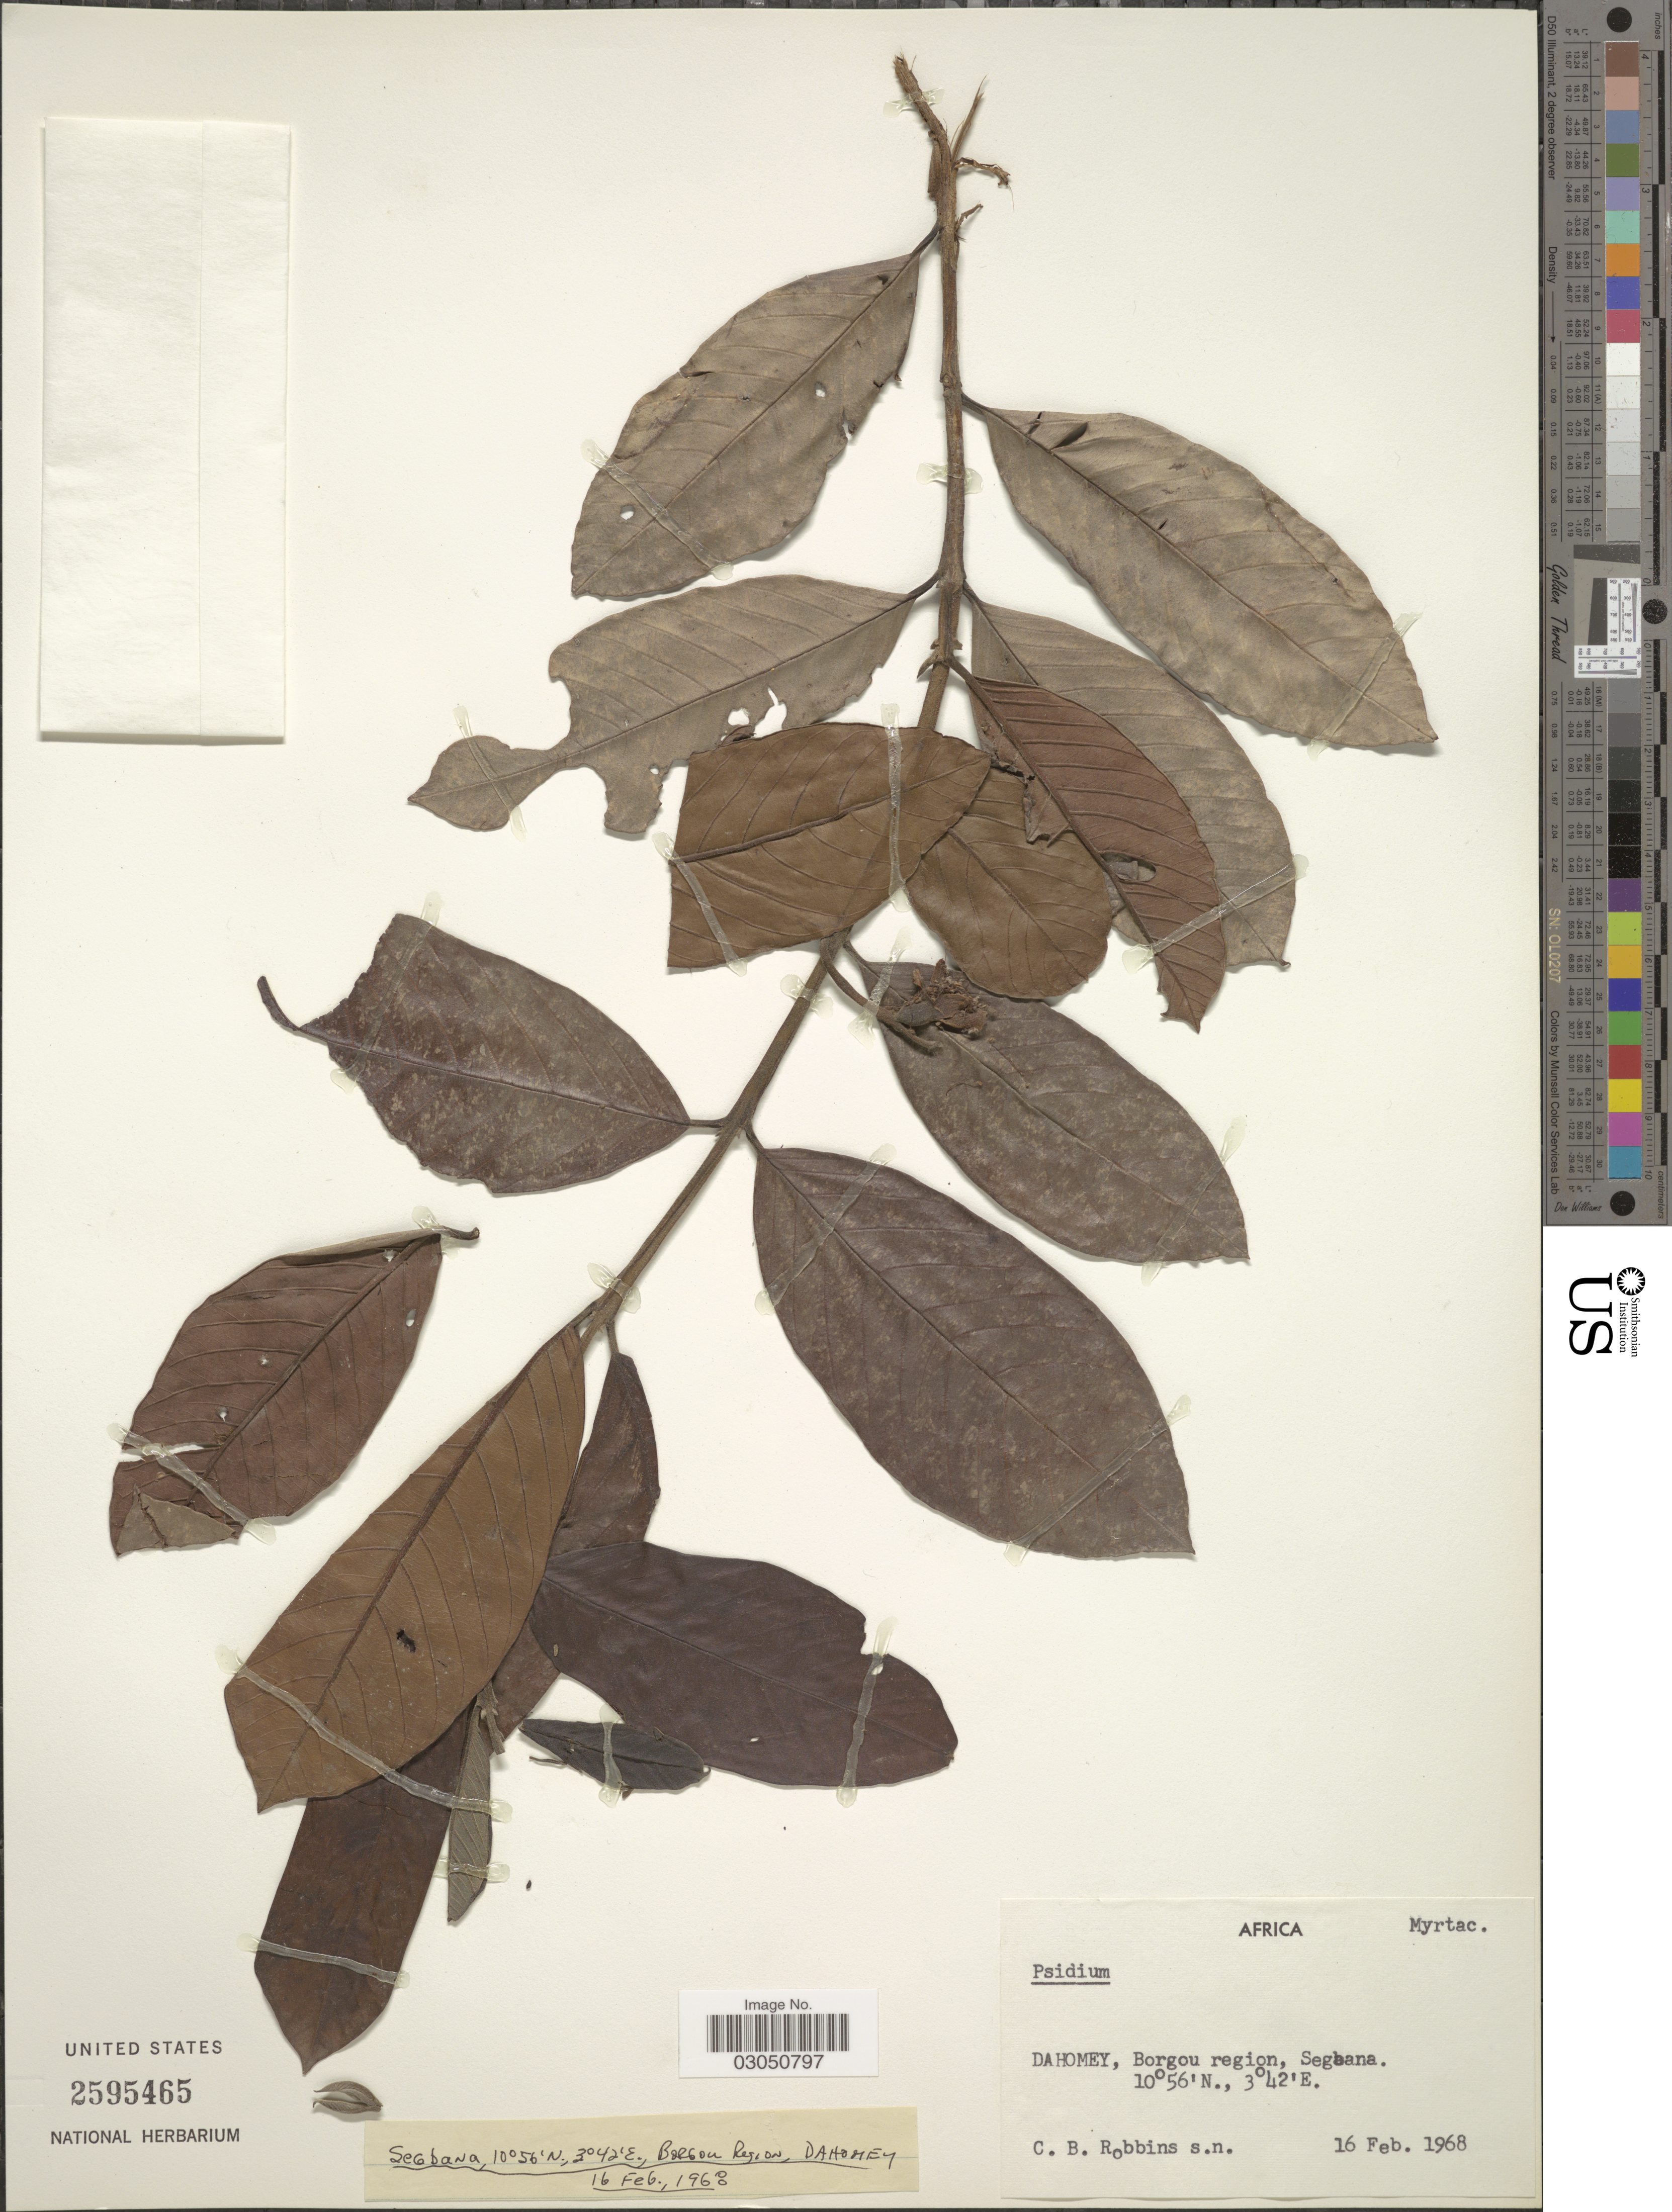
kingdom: Plantae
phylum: Tracheophyta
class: Magnoliopsida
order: Myrtales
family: Myrtaceae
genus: Psidium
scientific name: Psidium sp.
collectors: C. Robbins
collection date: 1968-02-16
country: Benin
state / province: Borgou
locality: Dahomey, Borgou region, Segbana.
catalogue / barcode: US 2595465